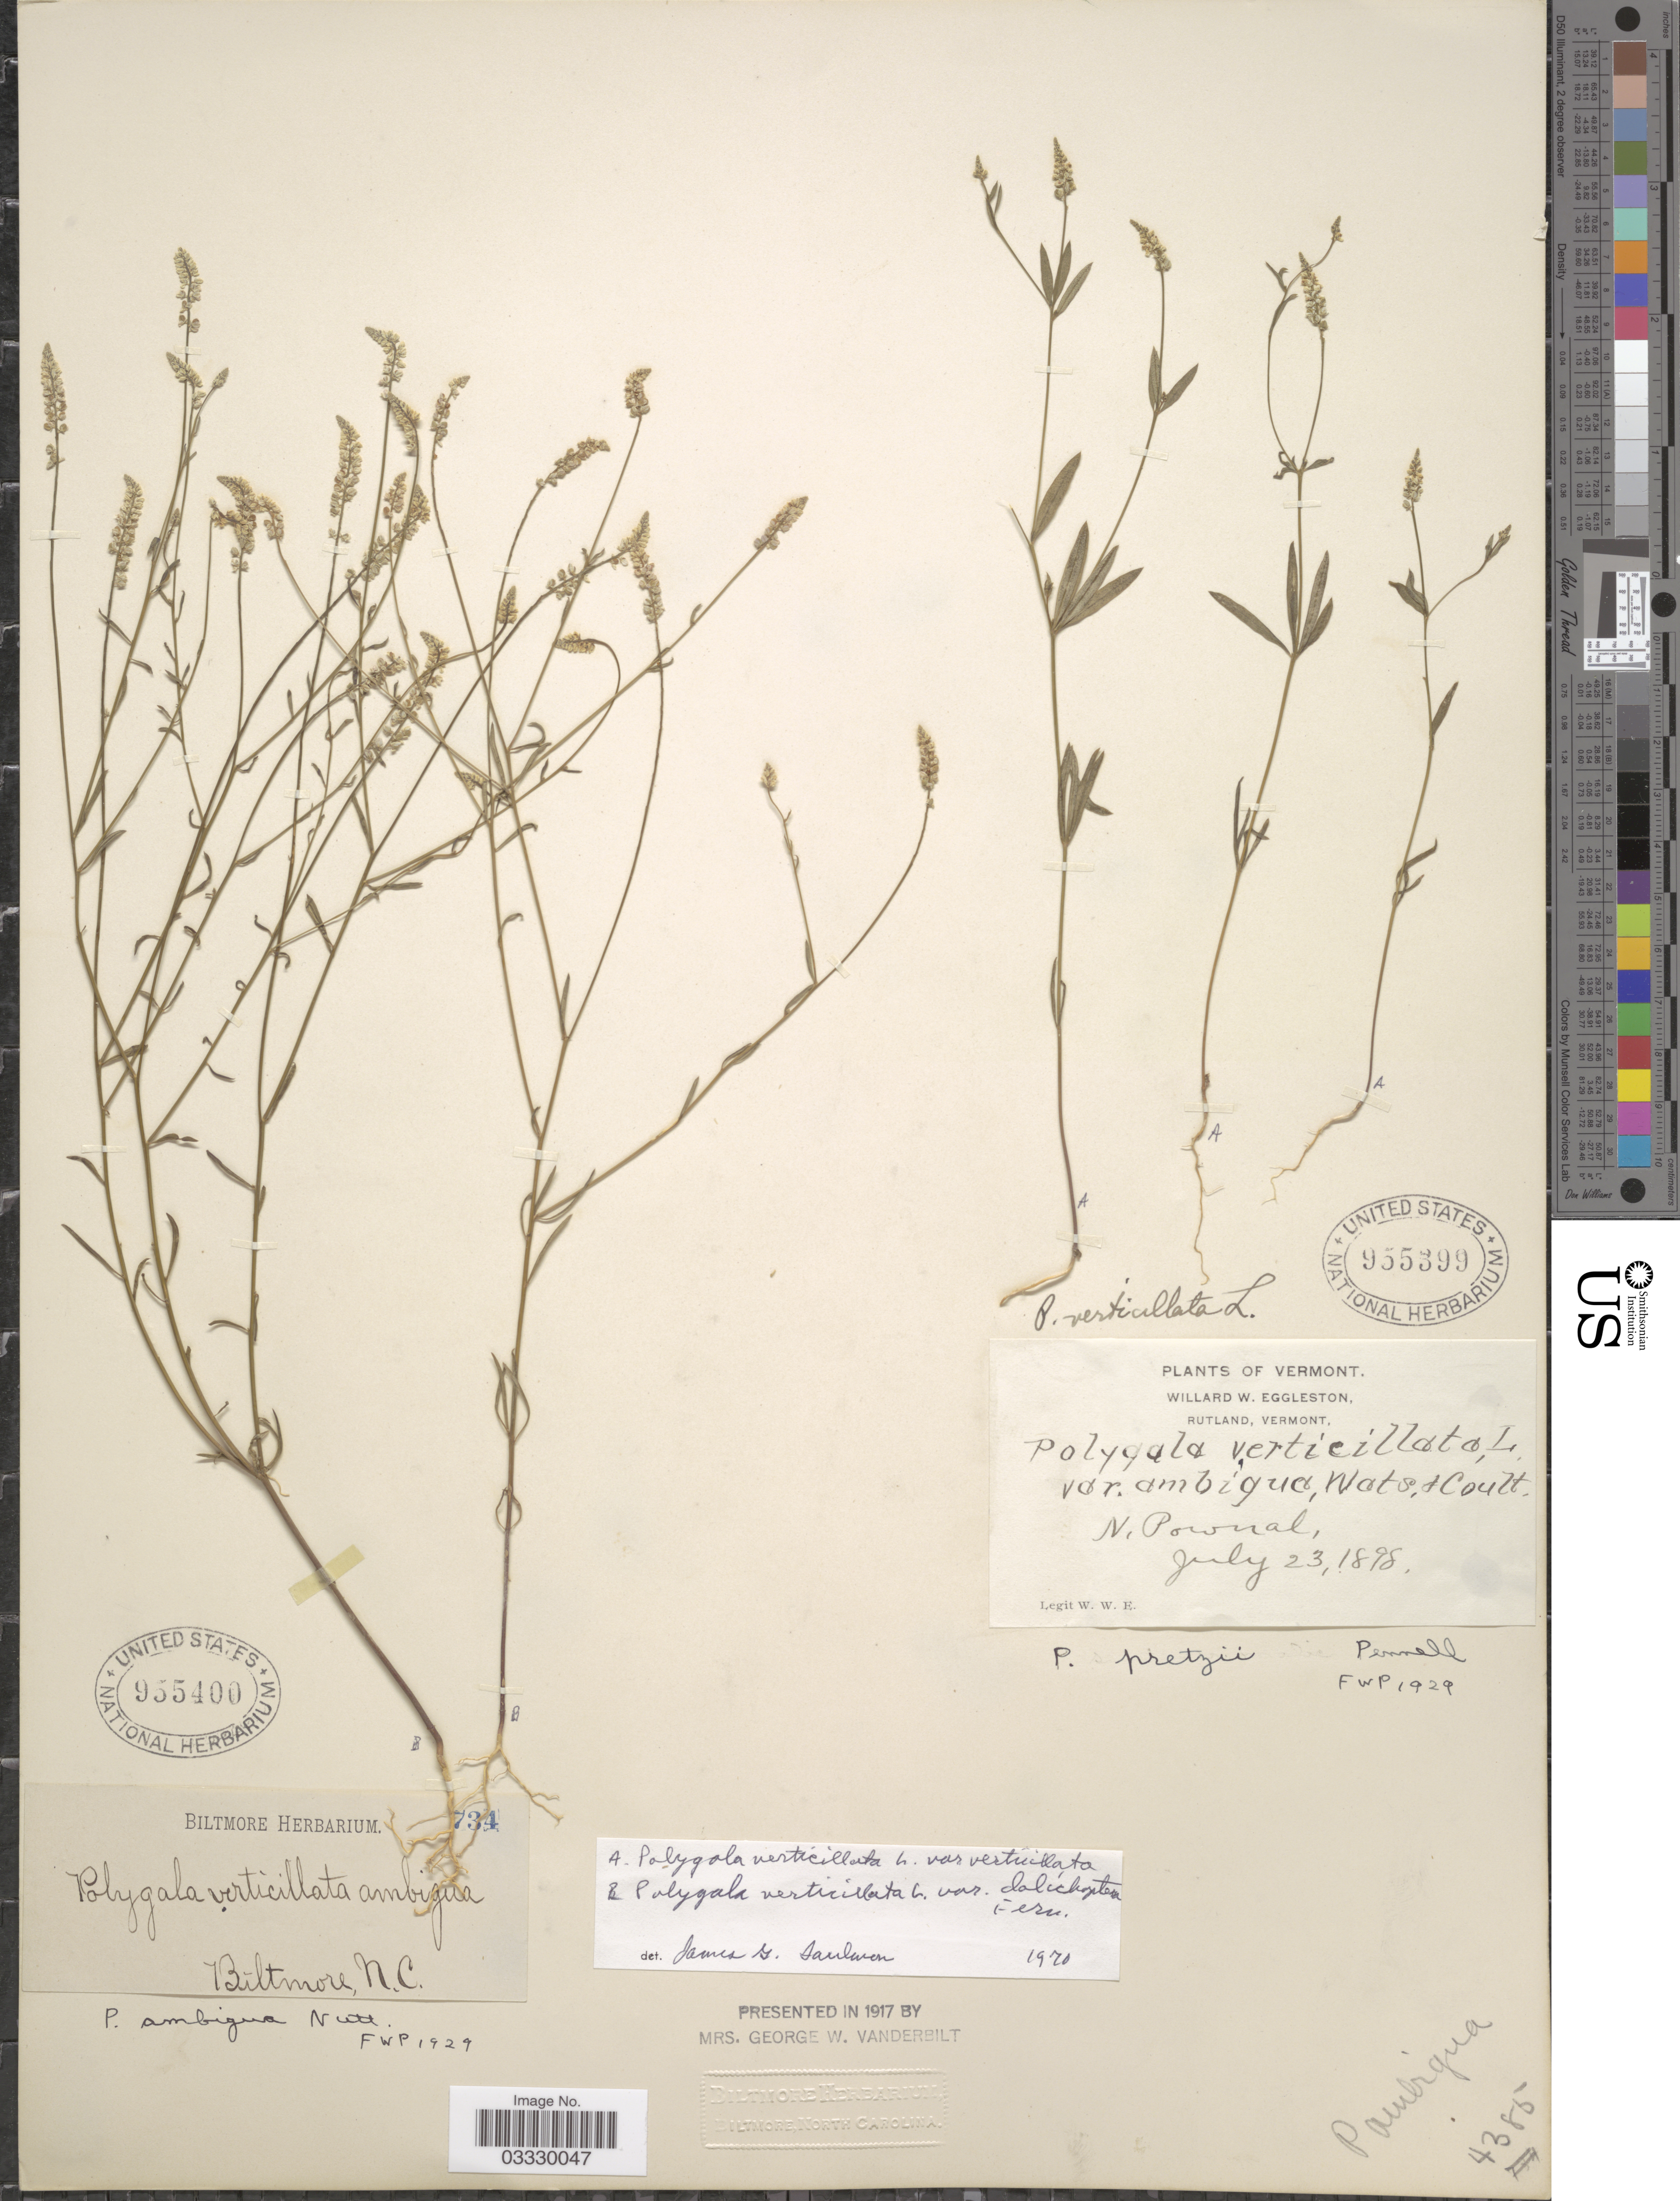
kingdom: Plantae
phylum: Tracheophyta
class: Magnoliopsida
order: Fabales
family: Polygalaceae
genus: Polygala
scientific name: Polygala ambigua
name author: Nutt.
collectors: ex herb. Biltmore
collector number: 734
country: United States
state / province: North Carolina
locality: Biltmore.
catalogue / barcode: US 955400